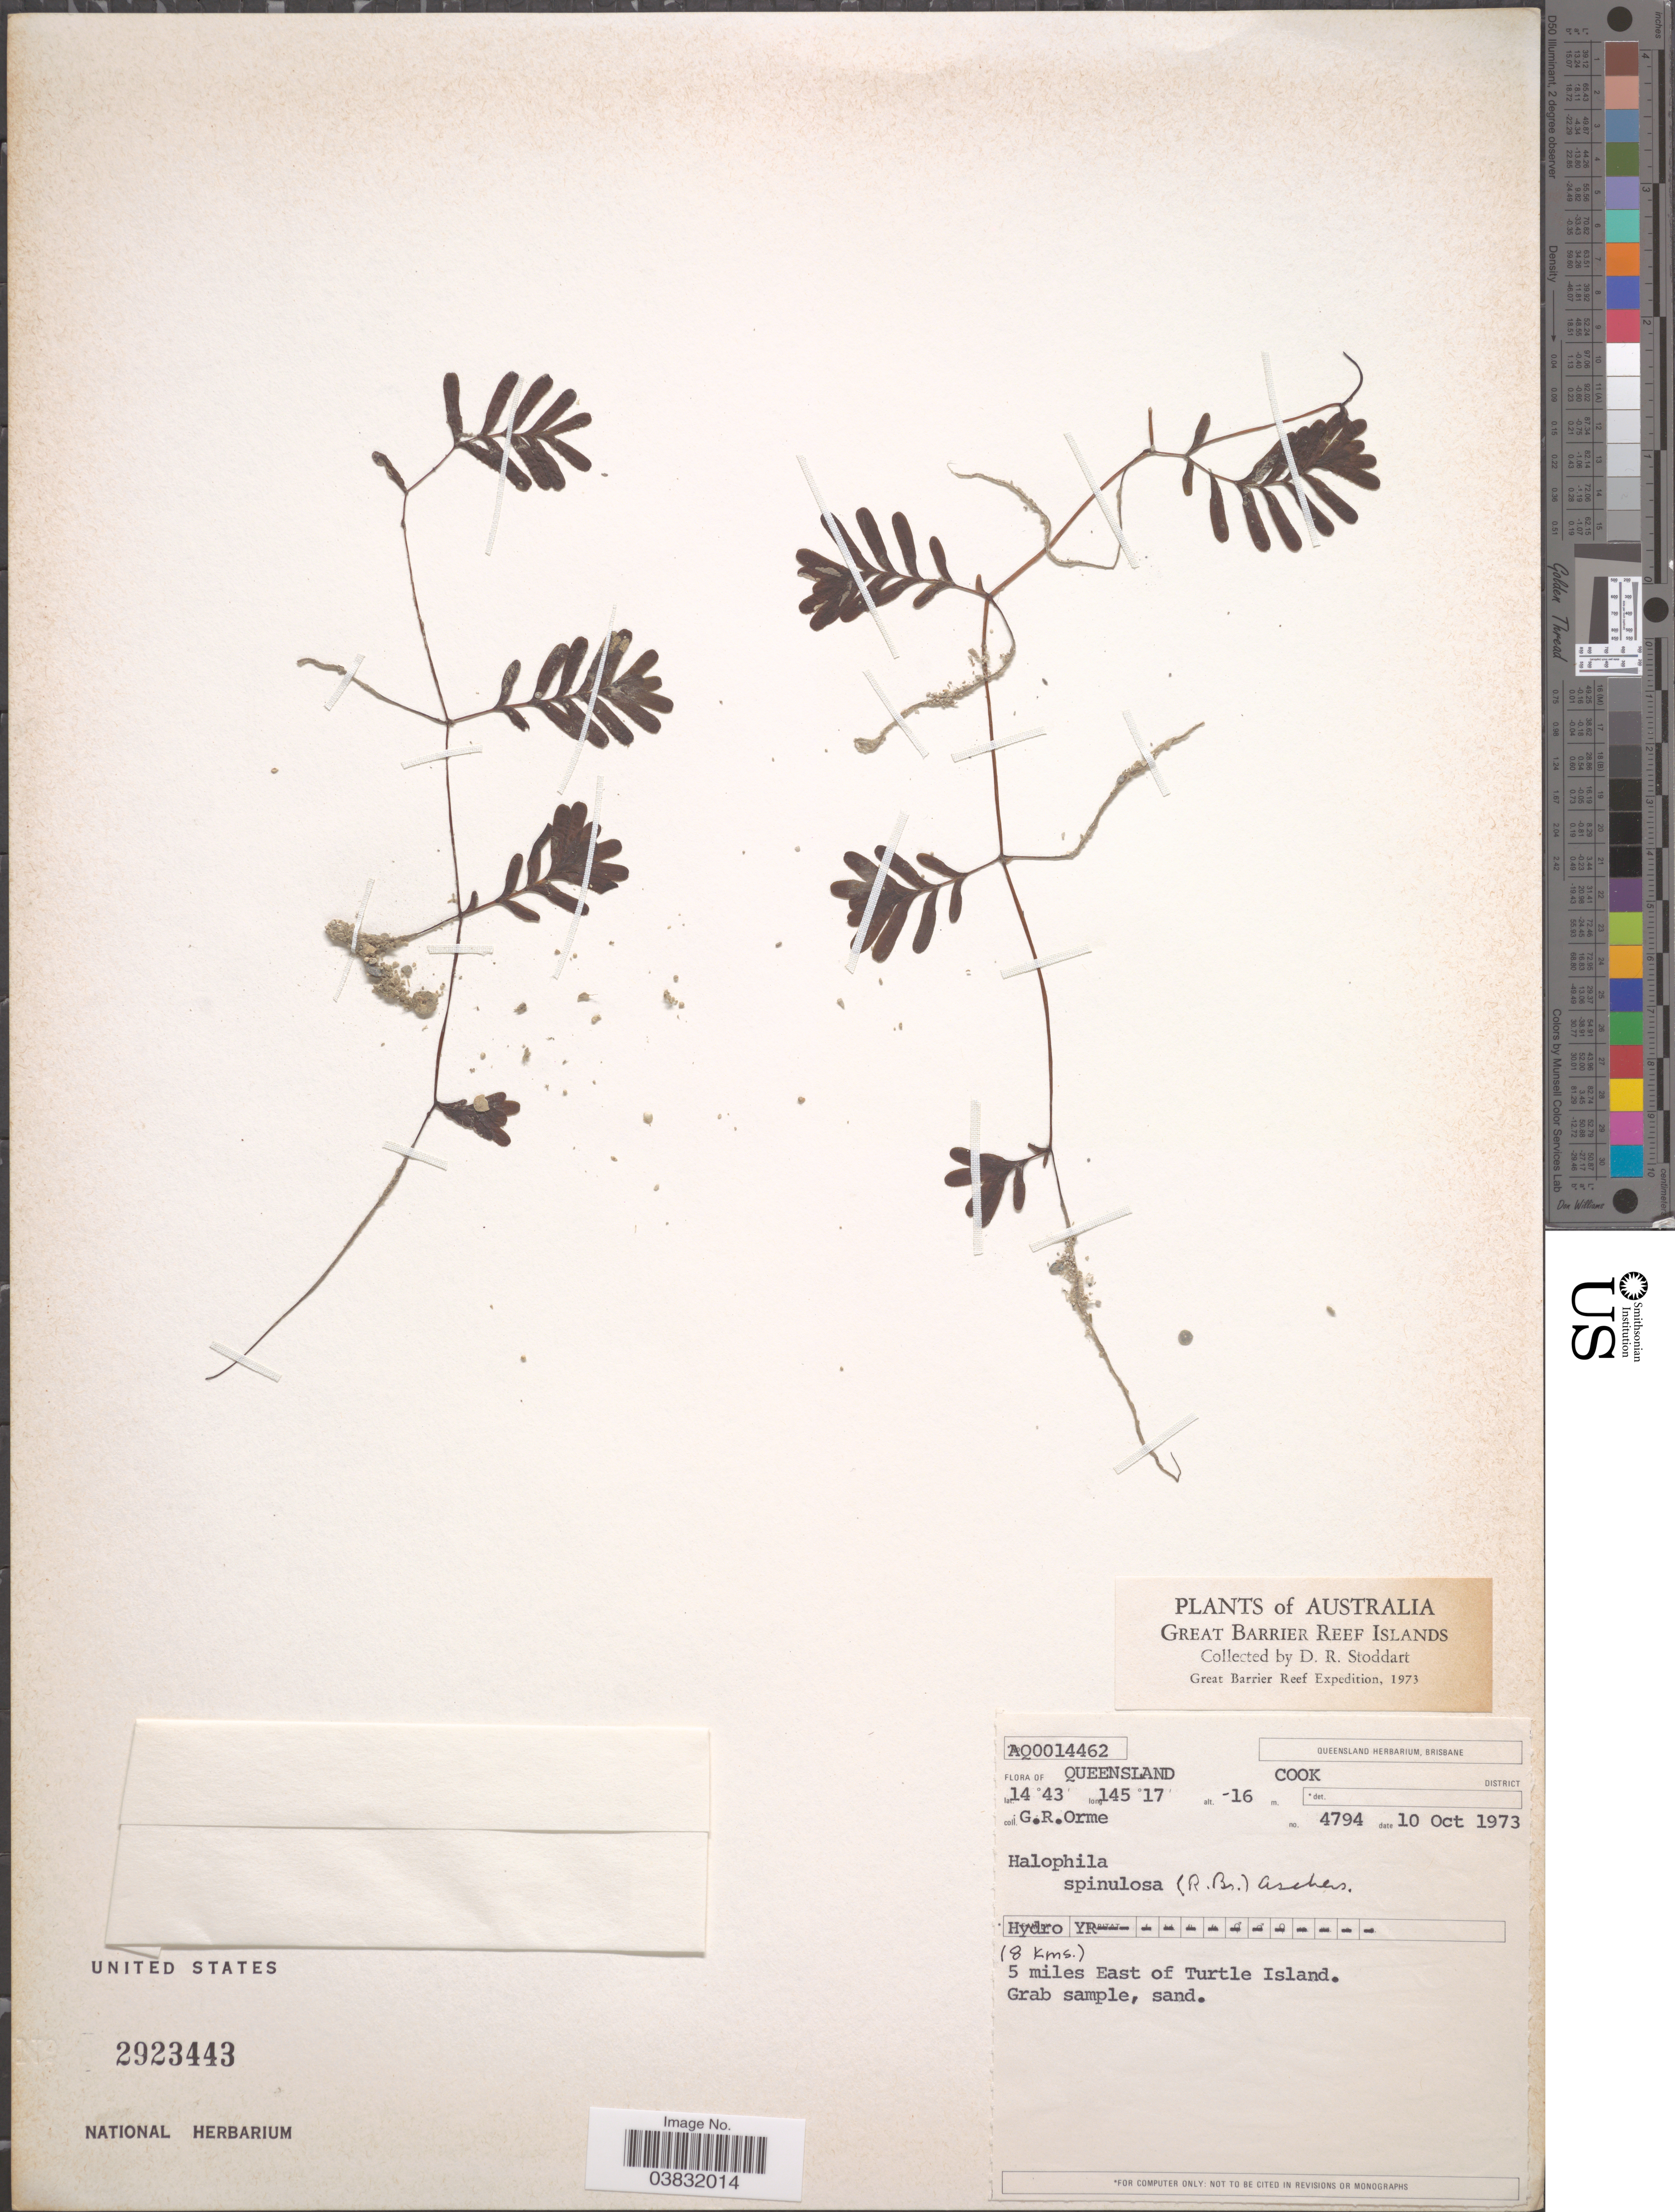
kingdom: Plantae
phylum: Tracheophyta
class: Liliopsida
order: Alismatales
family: Hydrocharitaceae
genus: Halophila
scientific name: Halophila spinulosa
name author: (R. Br.) Asch.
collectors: G. Orme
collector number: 4794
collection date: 1973-10-10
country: Australia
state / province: Queensland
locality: Great Barrier Reef Islands. Cook District. (8 kms) 5 miles East of Turtle Island.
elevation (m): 16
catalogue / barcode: US 2923443